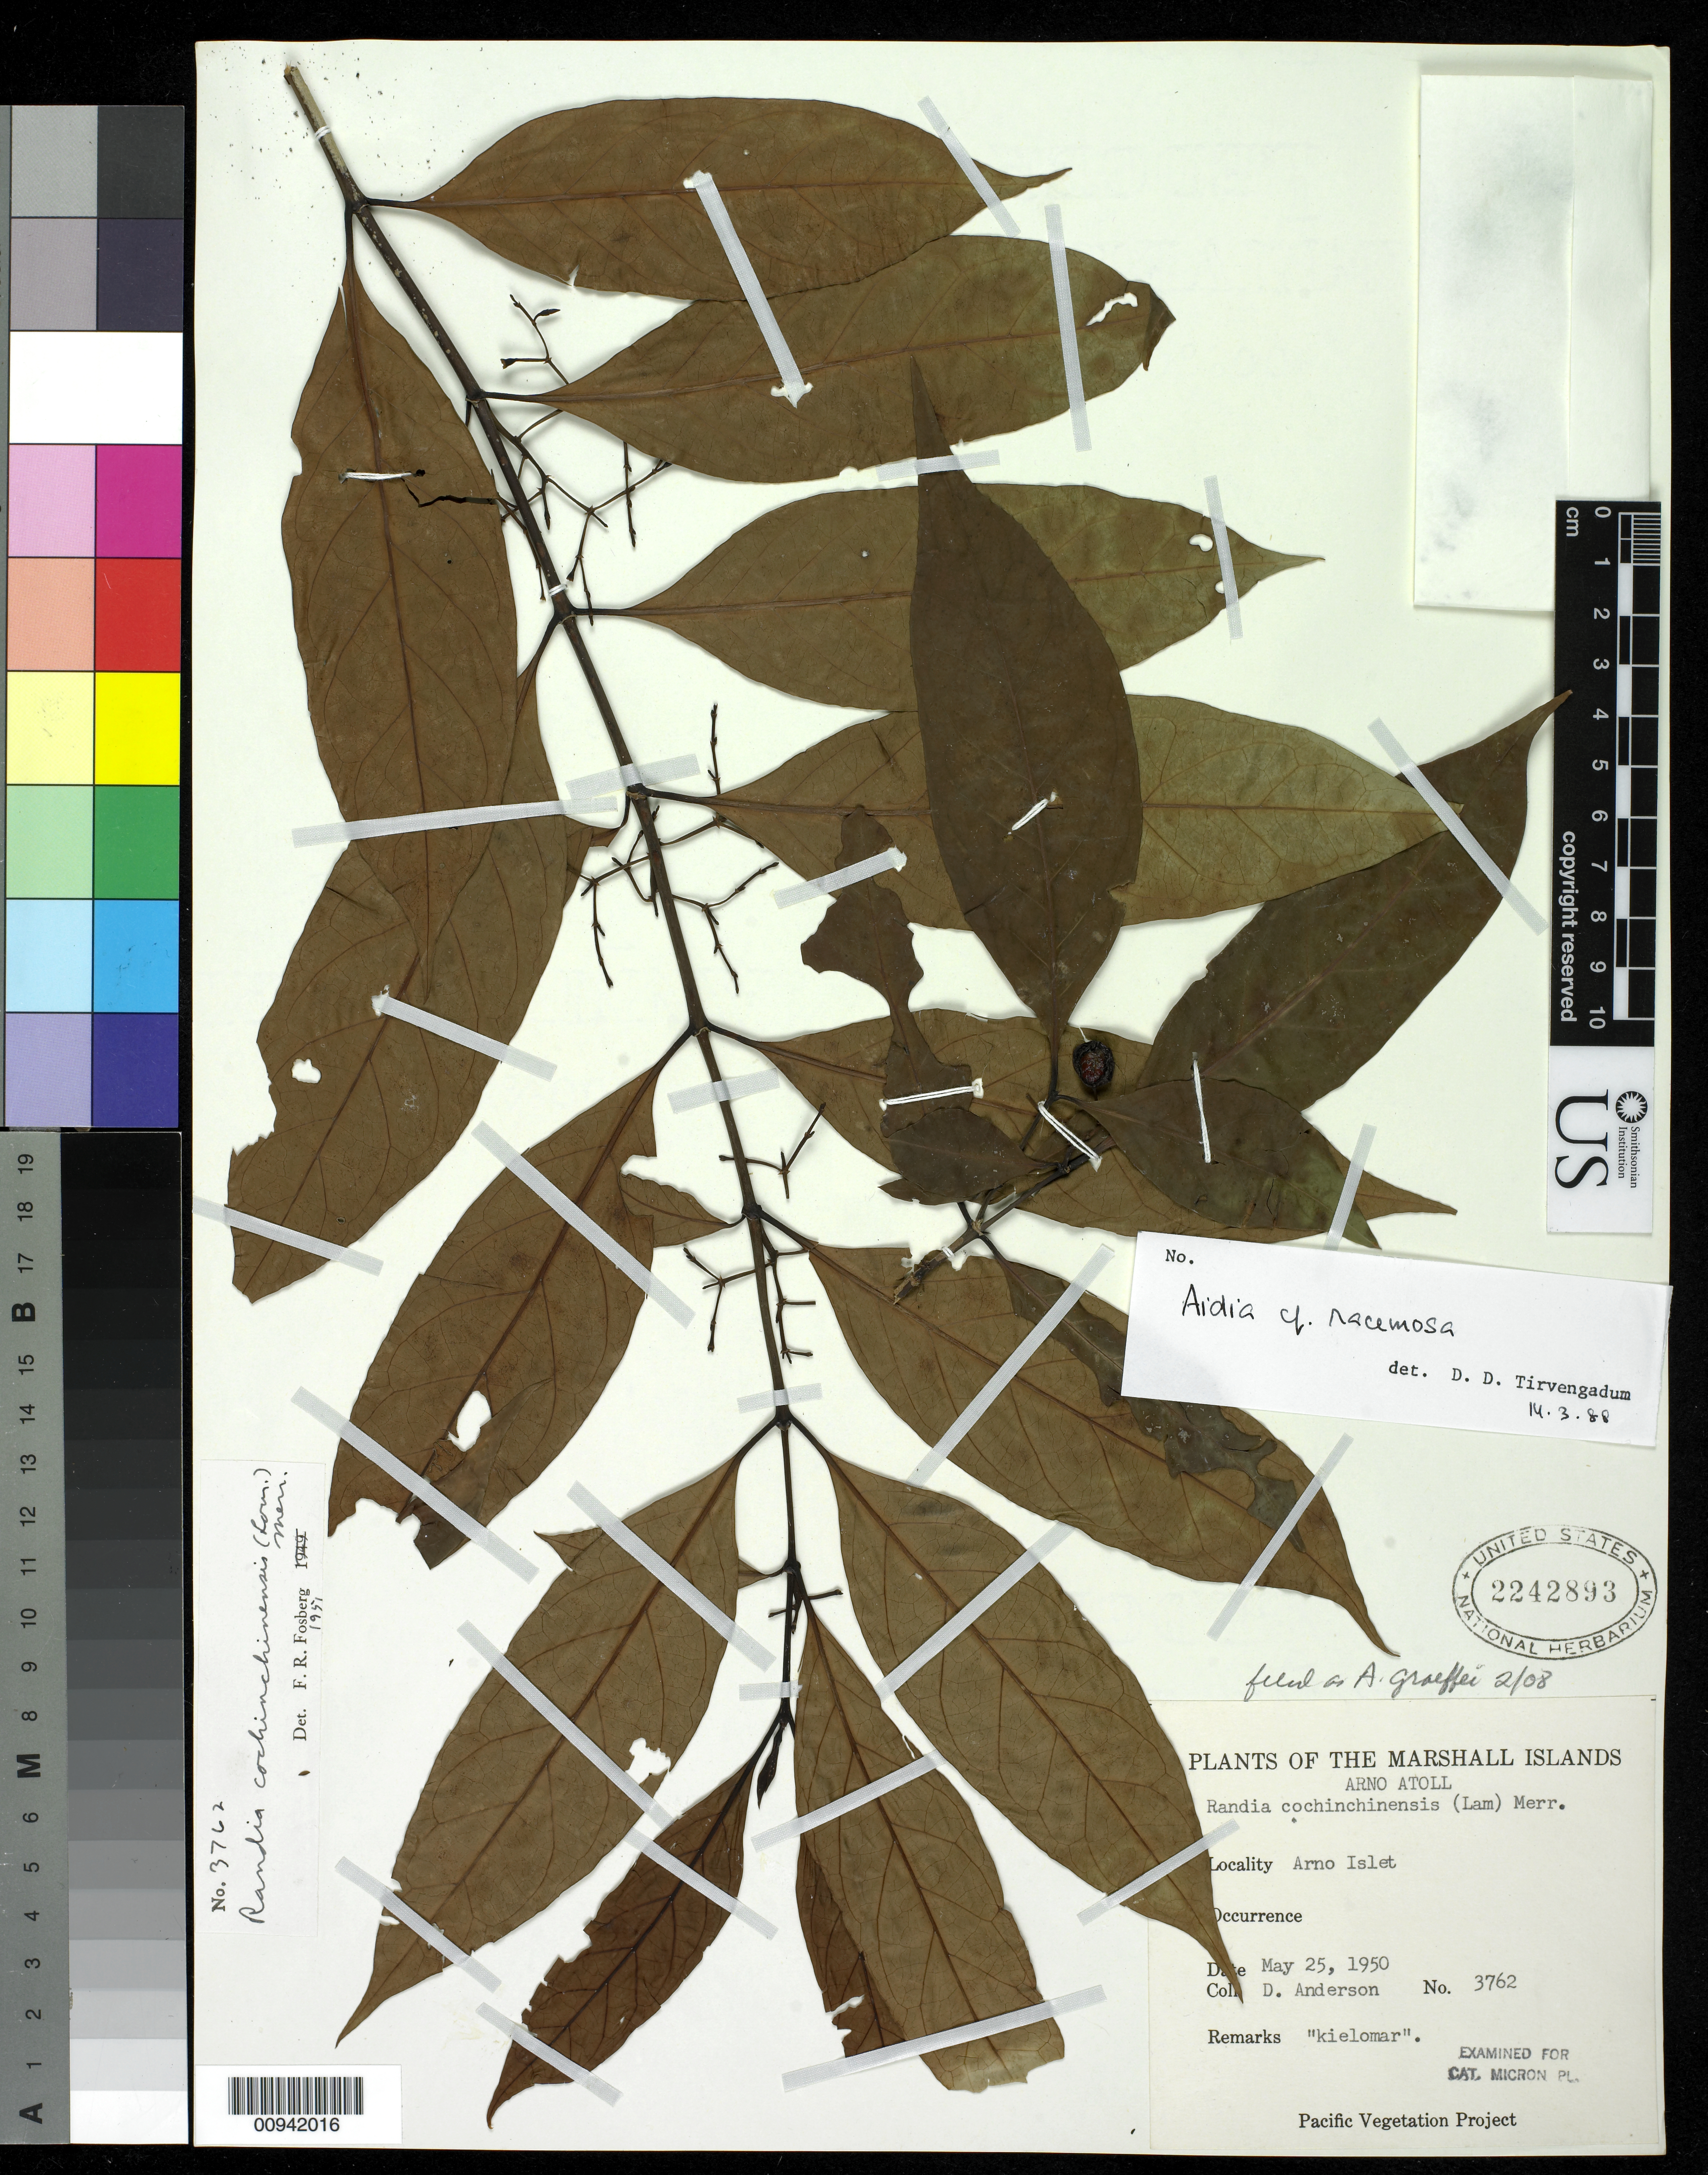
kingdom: Plantae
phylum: Tracheophyta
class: Magnoliopsida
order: Gentianales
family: Rubiaceae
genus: Aidia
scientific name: Aidia graeffei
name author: (Reinecke) Tirveng.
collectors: D. Anderson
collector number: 3762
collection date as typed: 25 May 1950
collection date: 1950-05-25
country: Marshall Islands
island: Arno Atoll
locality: Arno Islet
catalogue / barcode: US 2242893